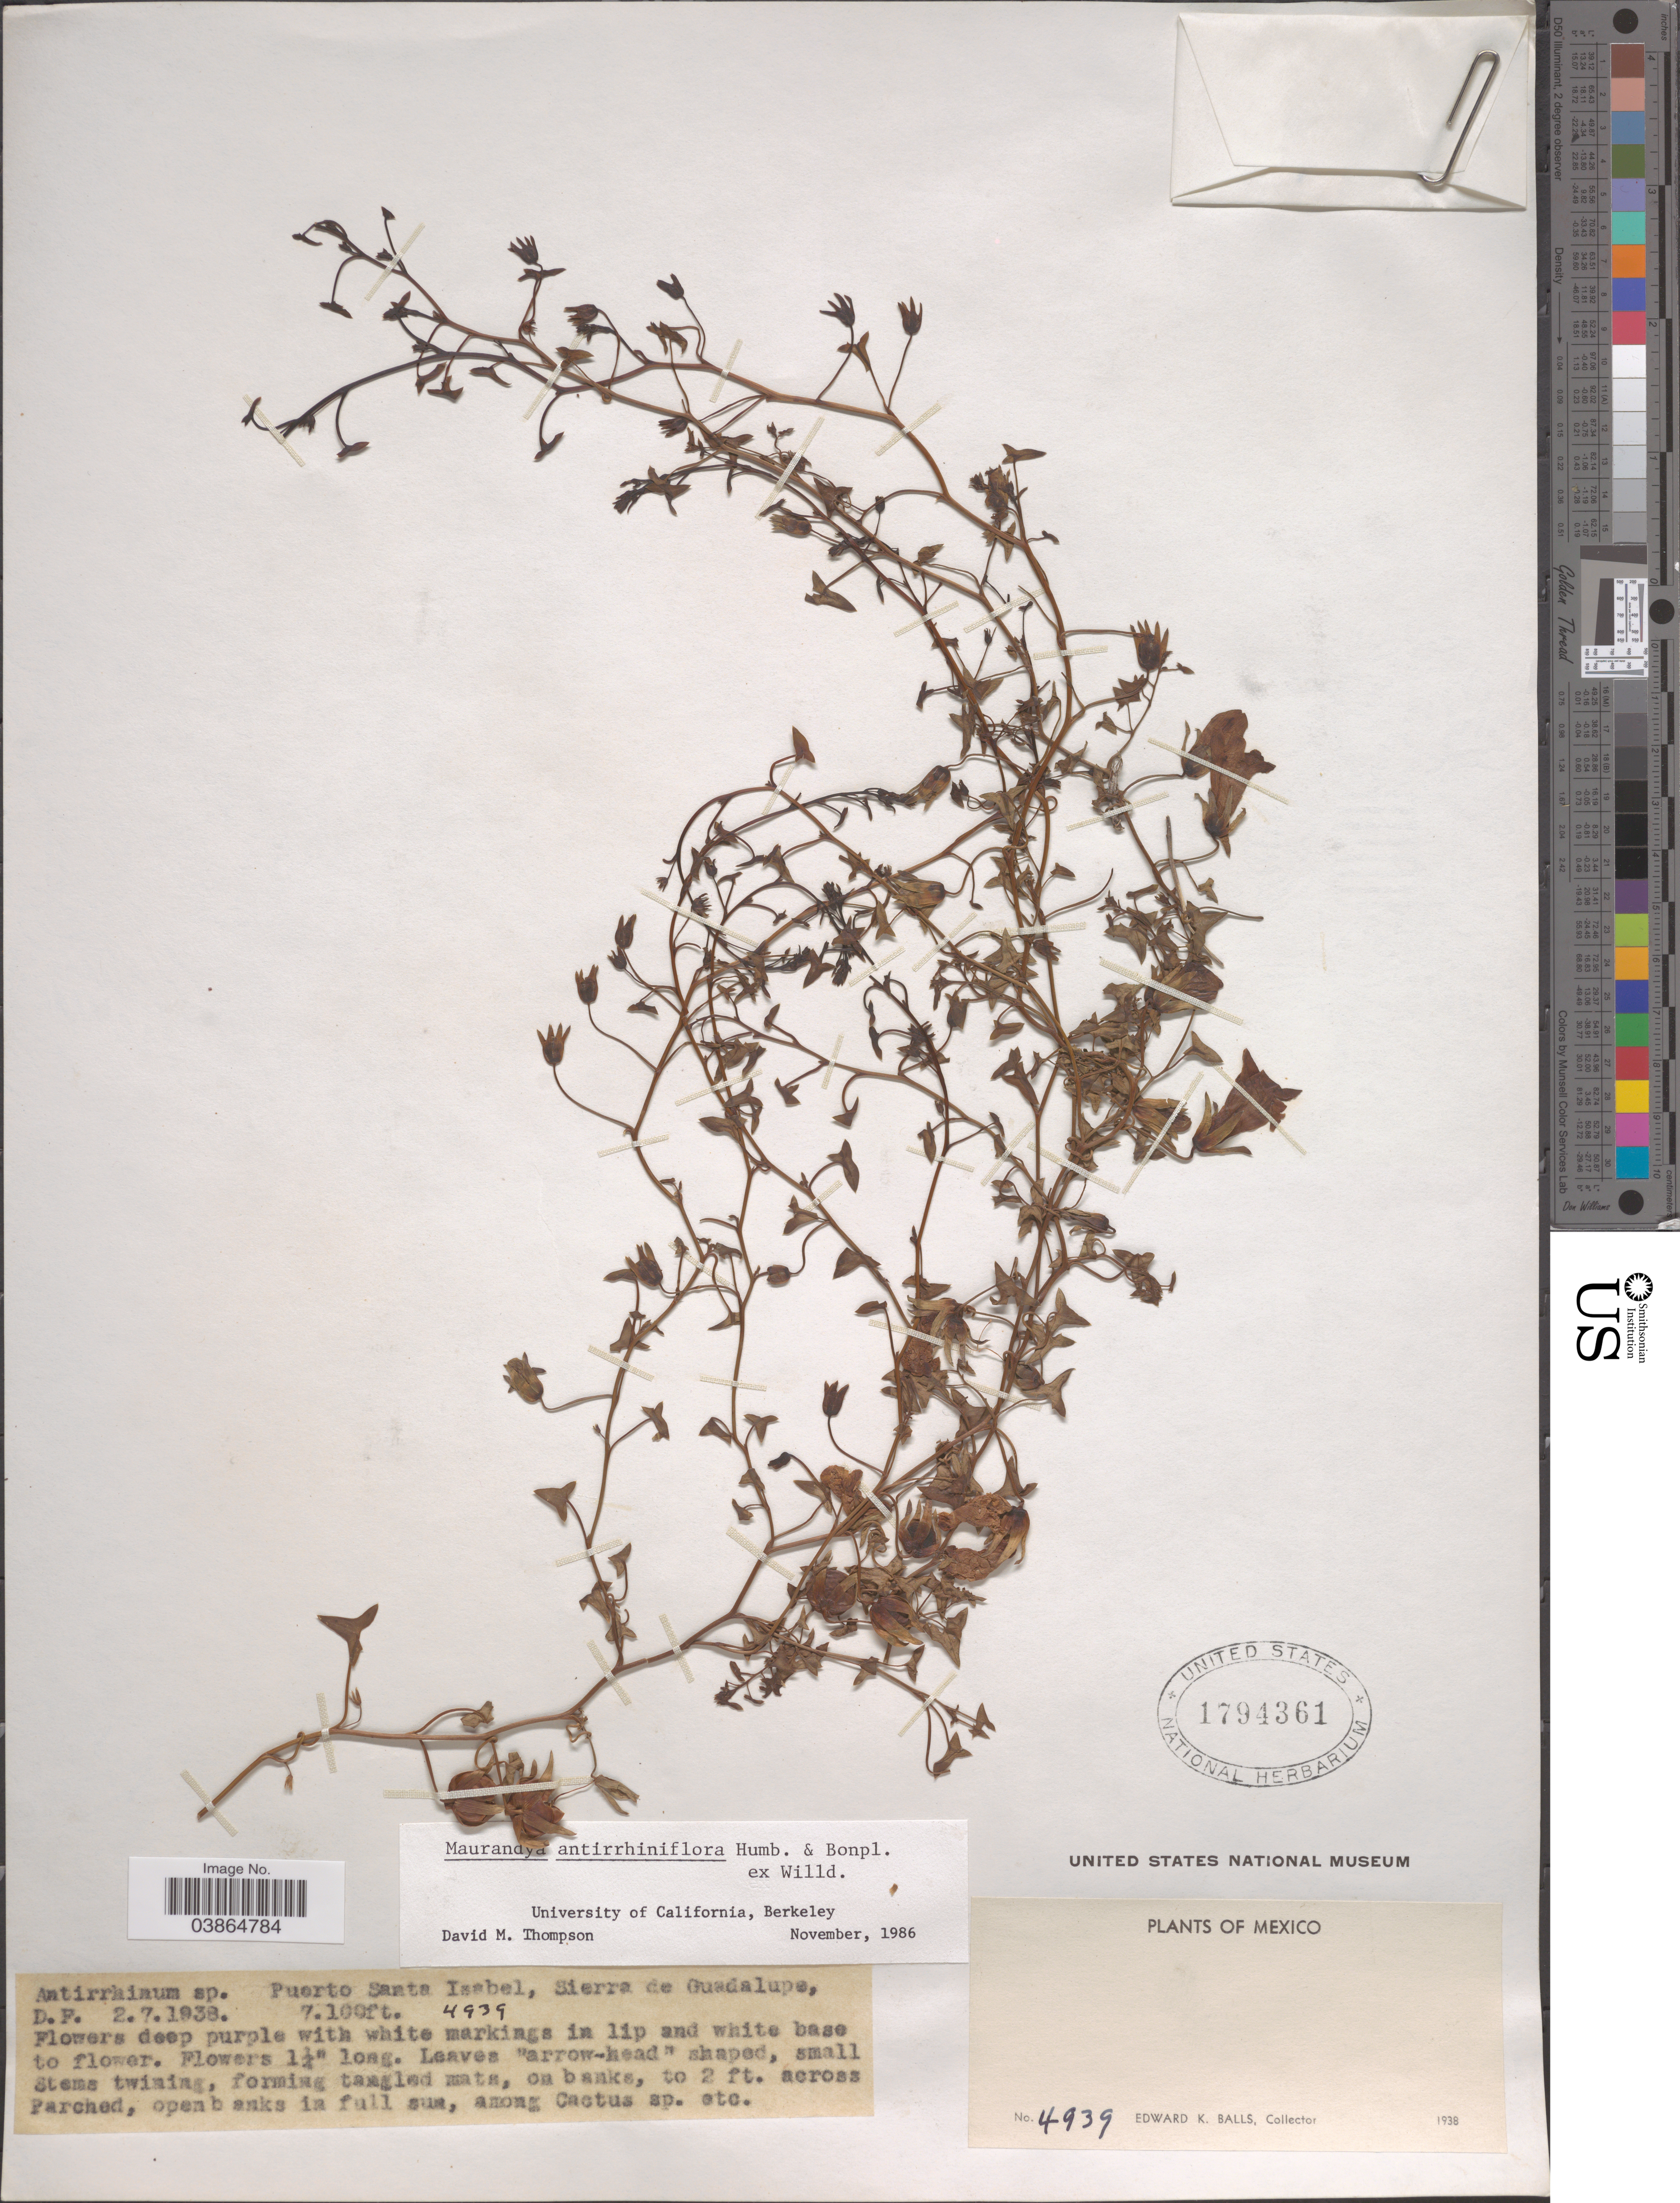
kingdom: Plantae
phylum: Tracheophyta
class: Magnoliopsida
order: Lamiales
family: Plantaginaceae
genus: Maurandya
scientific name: Maurandya antirrhiniflora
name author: Humb. & Bonpl. ex Willd.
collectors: E. K. Balls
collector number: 4939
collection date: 1938-07-02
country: Mexico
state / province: Distrito Federal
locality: Puerto Santa Isabel, Sierra de Guadalupe, D.F.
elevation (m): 2164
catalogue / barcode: US 1794361